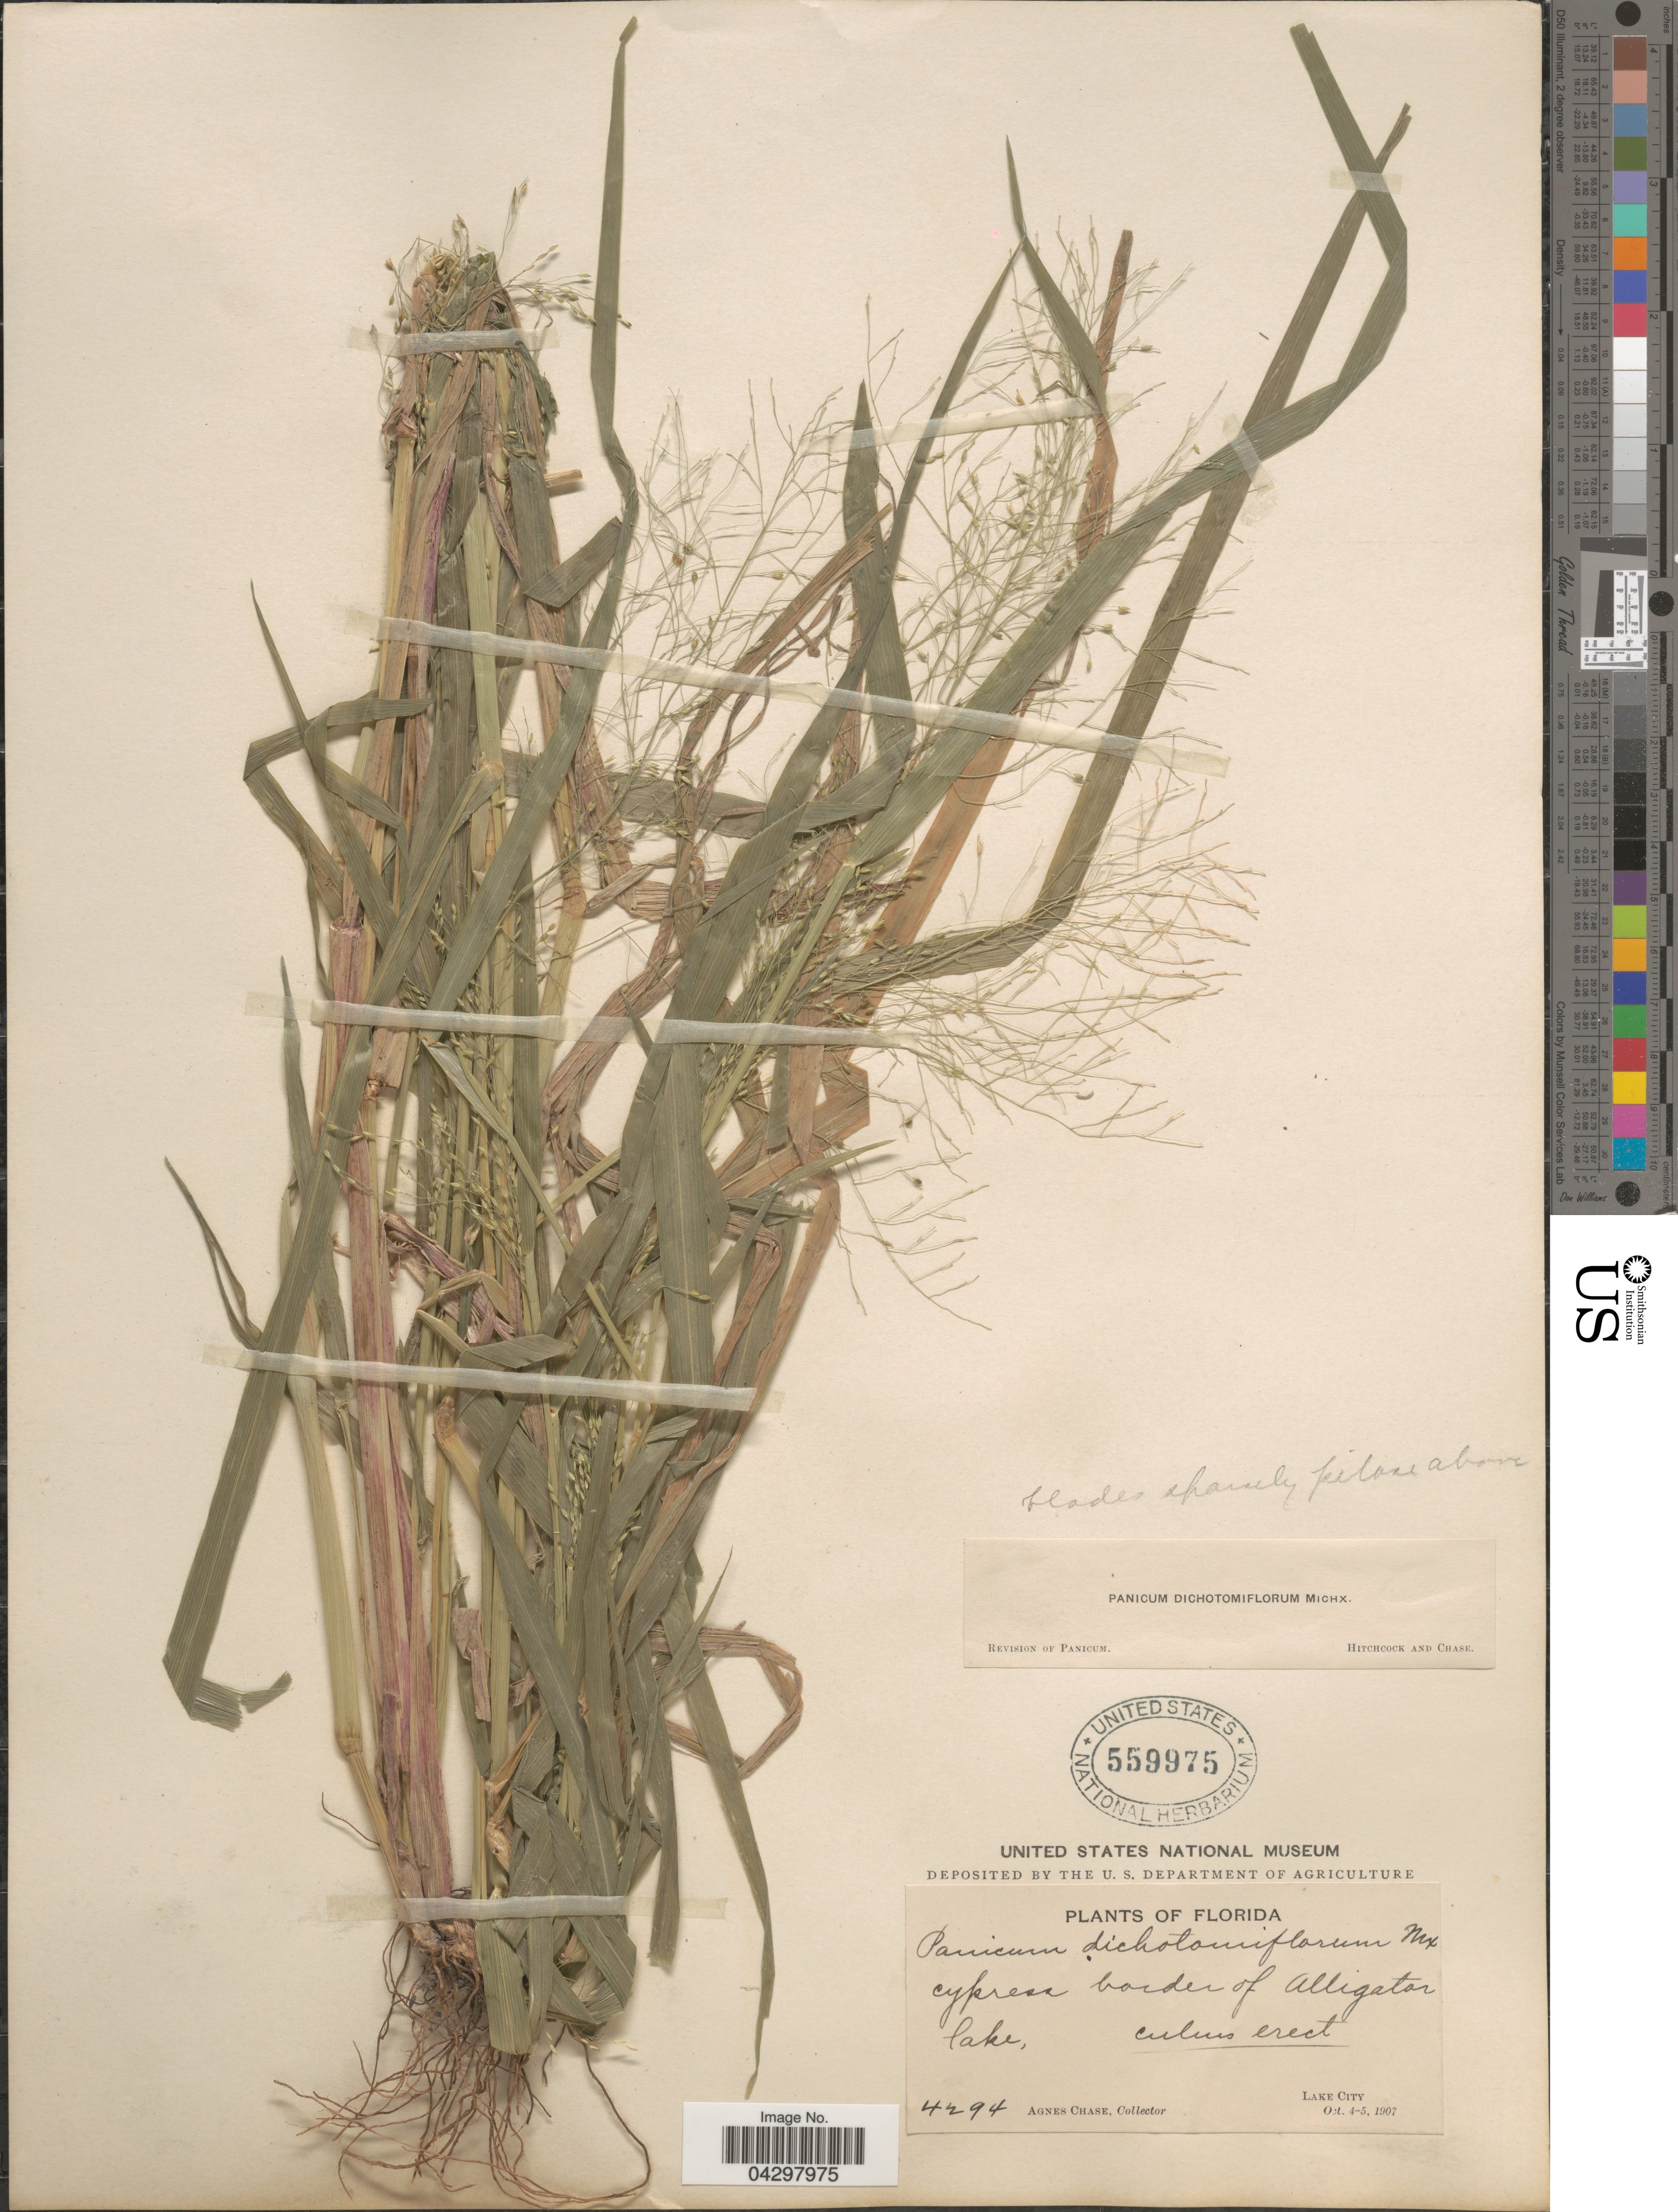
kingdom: Plantae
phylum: Tracheophyta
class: Liliopsida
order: Poales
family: Poaceae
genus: Panicum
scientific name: Panicum dichotomiflorum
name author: Michx.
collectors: A. Chase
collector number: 4294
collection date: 1907-10-04/1907-10-05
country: United States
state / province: Florida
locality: Cypress border of Alligator lake. Lake City.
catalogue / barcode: US 559975